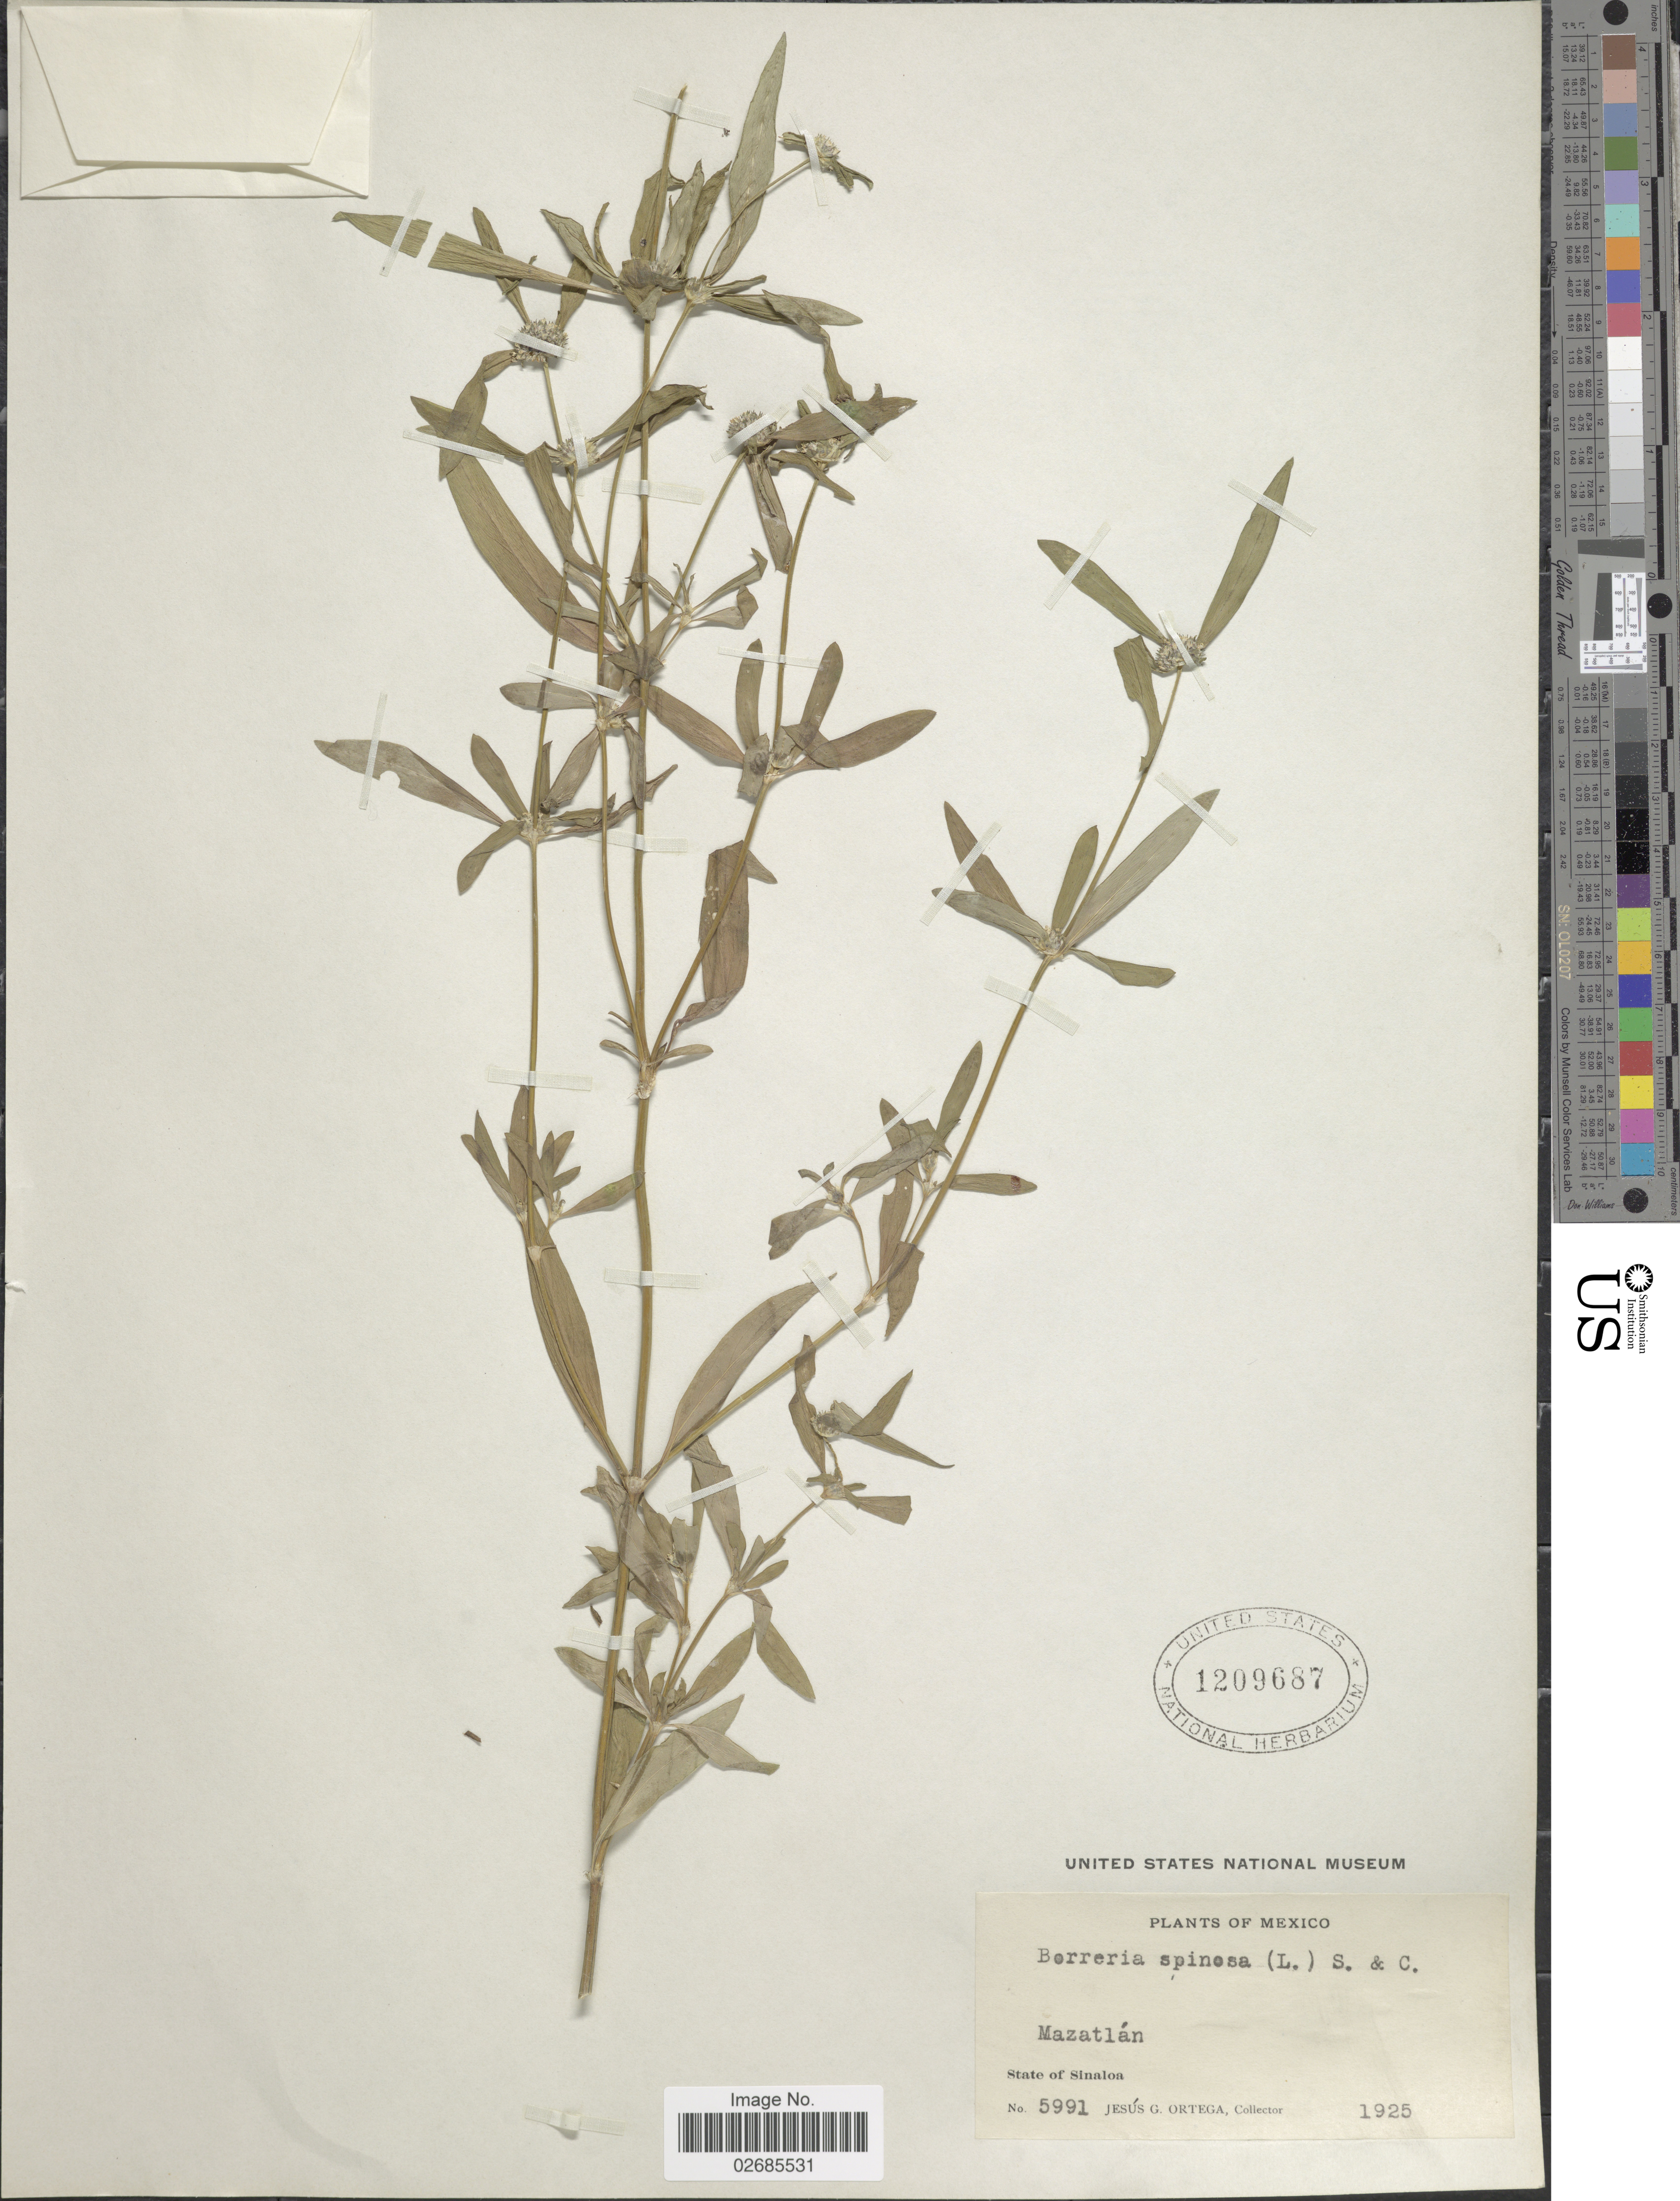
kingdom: Plantae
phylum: Tracheophyta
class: Magnoliopsida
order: Gentianales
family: Rubiaceae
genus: Borreria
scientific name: Borreria densiflora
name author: DC.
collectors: J. Ortega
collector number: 5991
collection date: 1925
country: Mexico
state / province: Sinaloa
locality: Mazatlán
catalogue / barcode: US 1209687